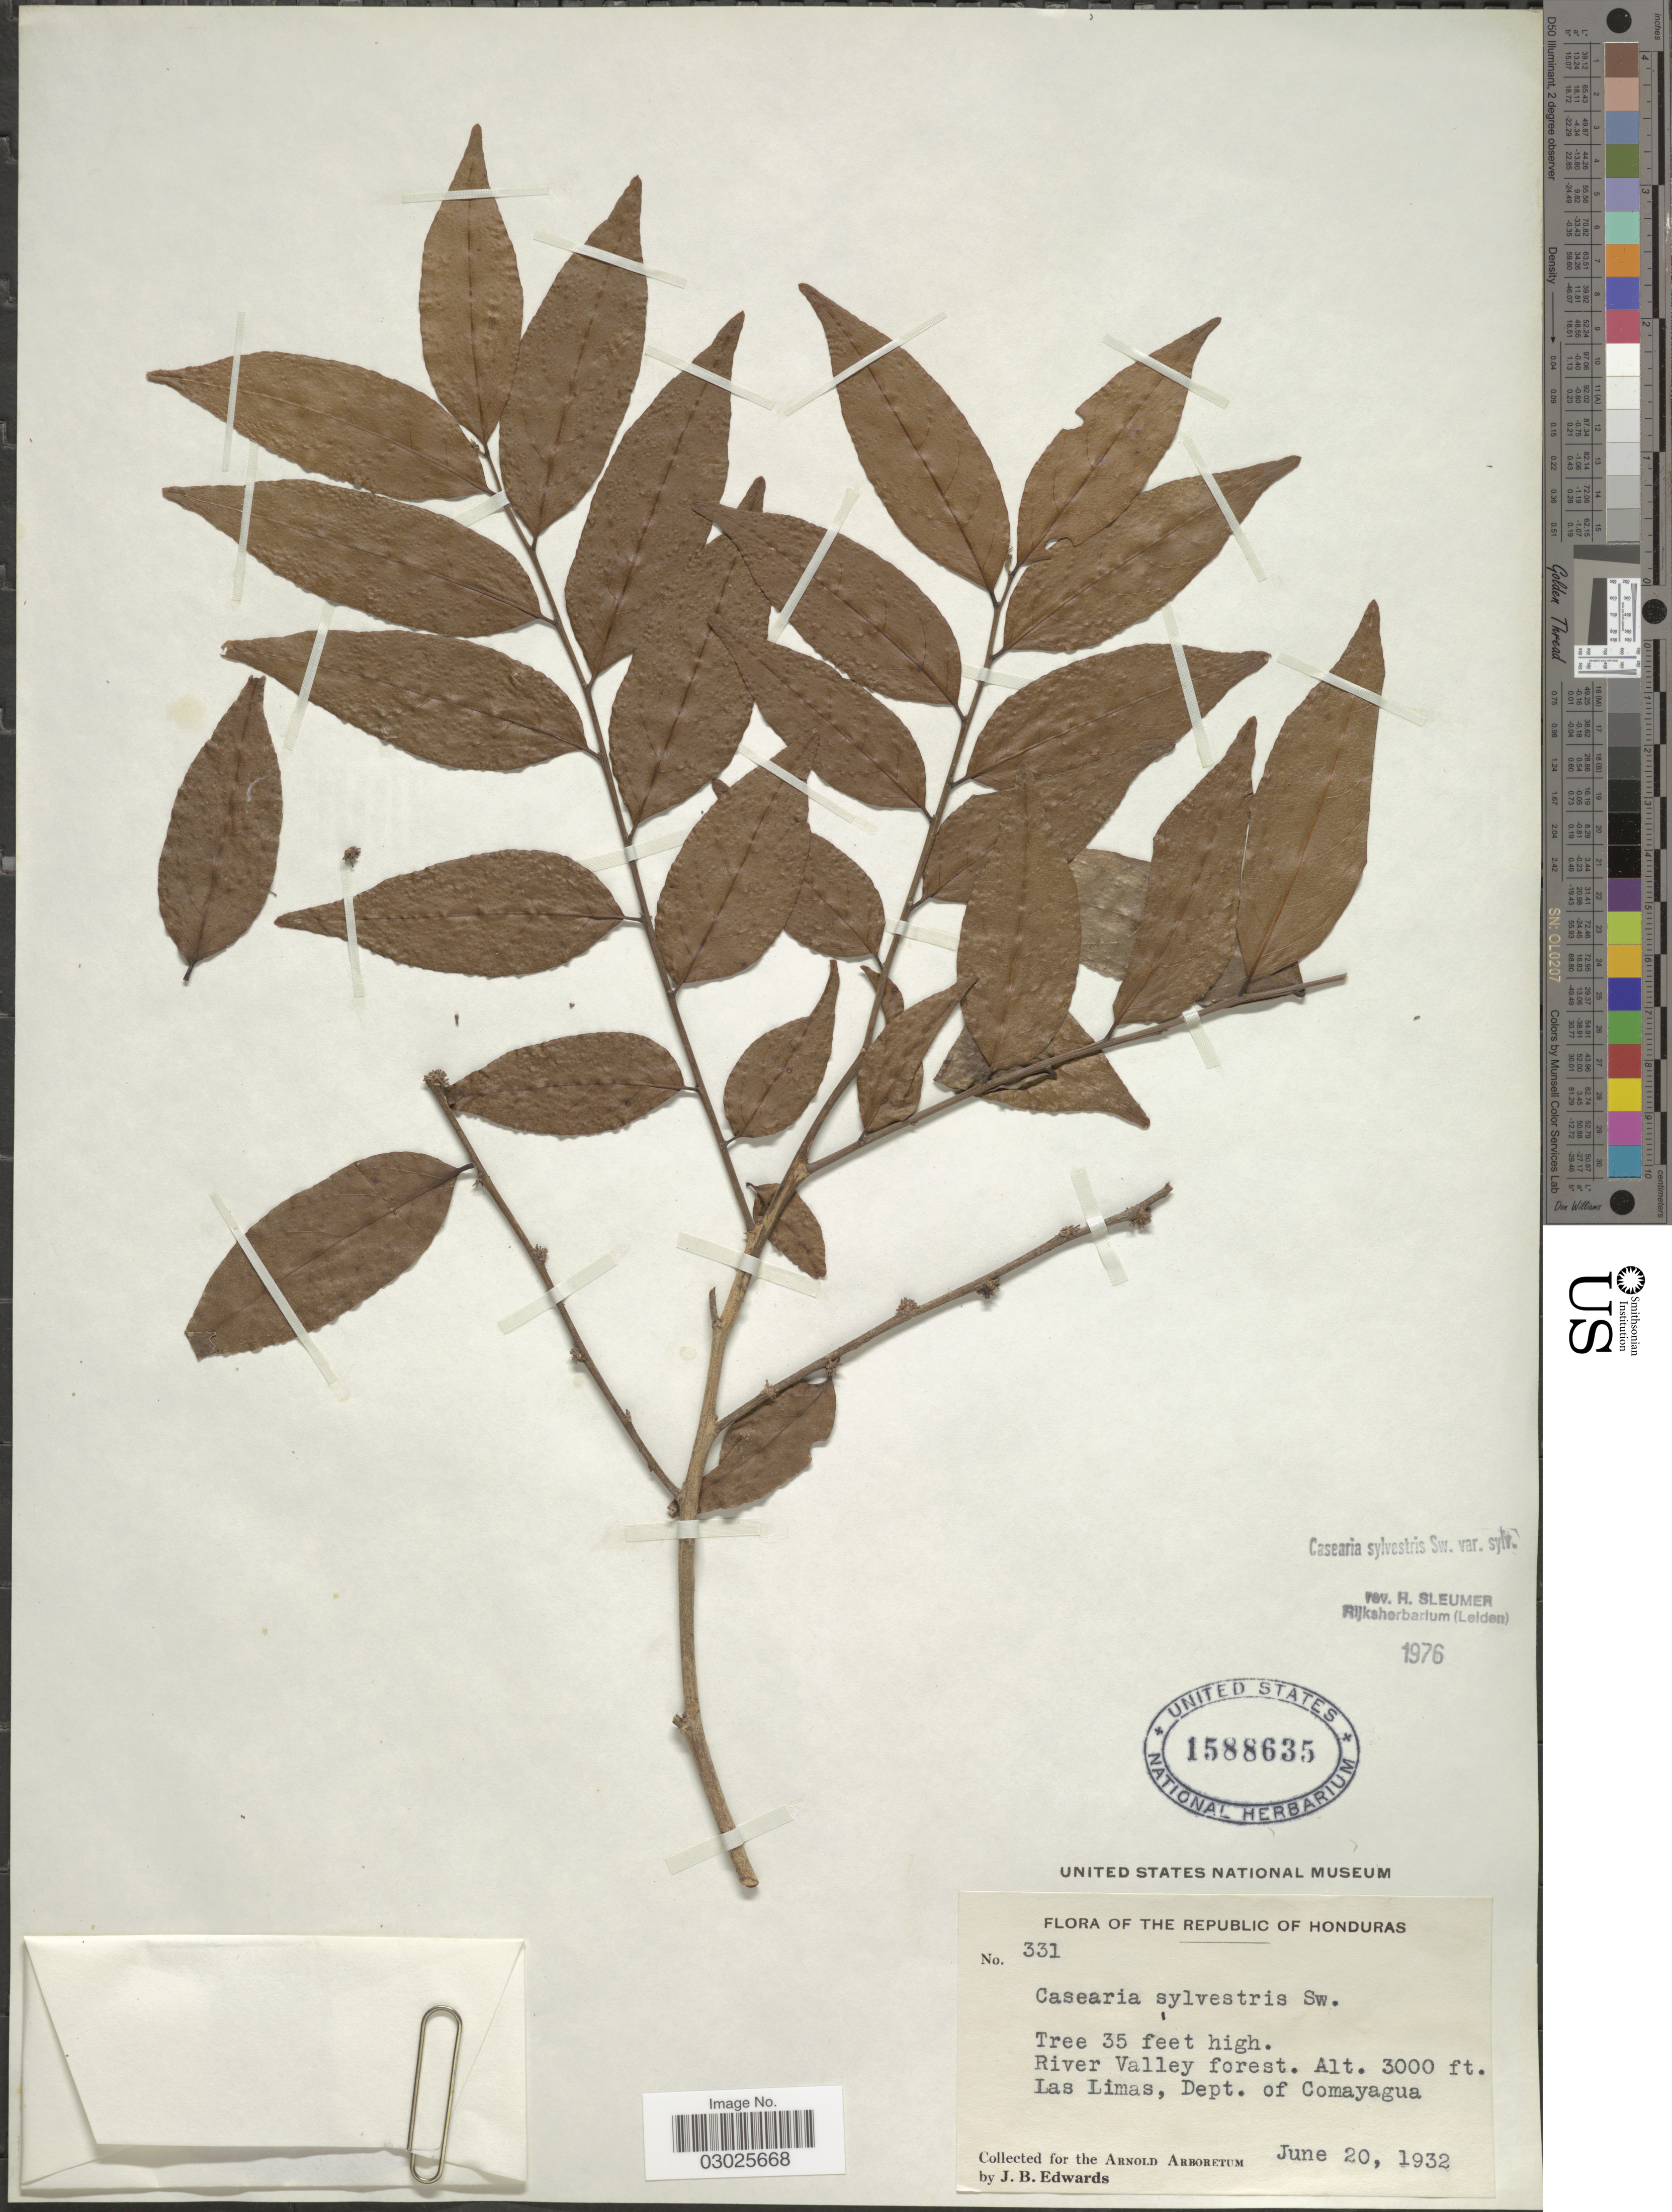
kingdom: Plantae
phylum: Tracheophyta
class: Magnoliopsida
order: Malpighiales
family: Salicaceae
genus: Casearia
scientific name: Casearia sylvestris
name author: Sw.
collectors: J. B. Edwards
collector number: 331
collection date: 1932-06-20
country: Honduras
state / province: Comayagua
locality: The Republic of Honduras. River Valley forest. Las Limas, Dept. of Comayagua.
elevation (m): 914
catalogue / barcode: US 1588635